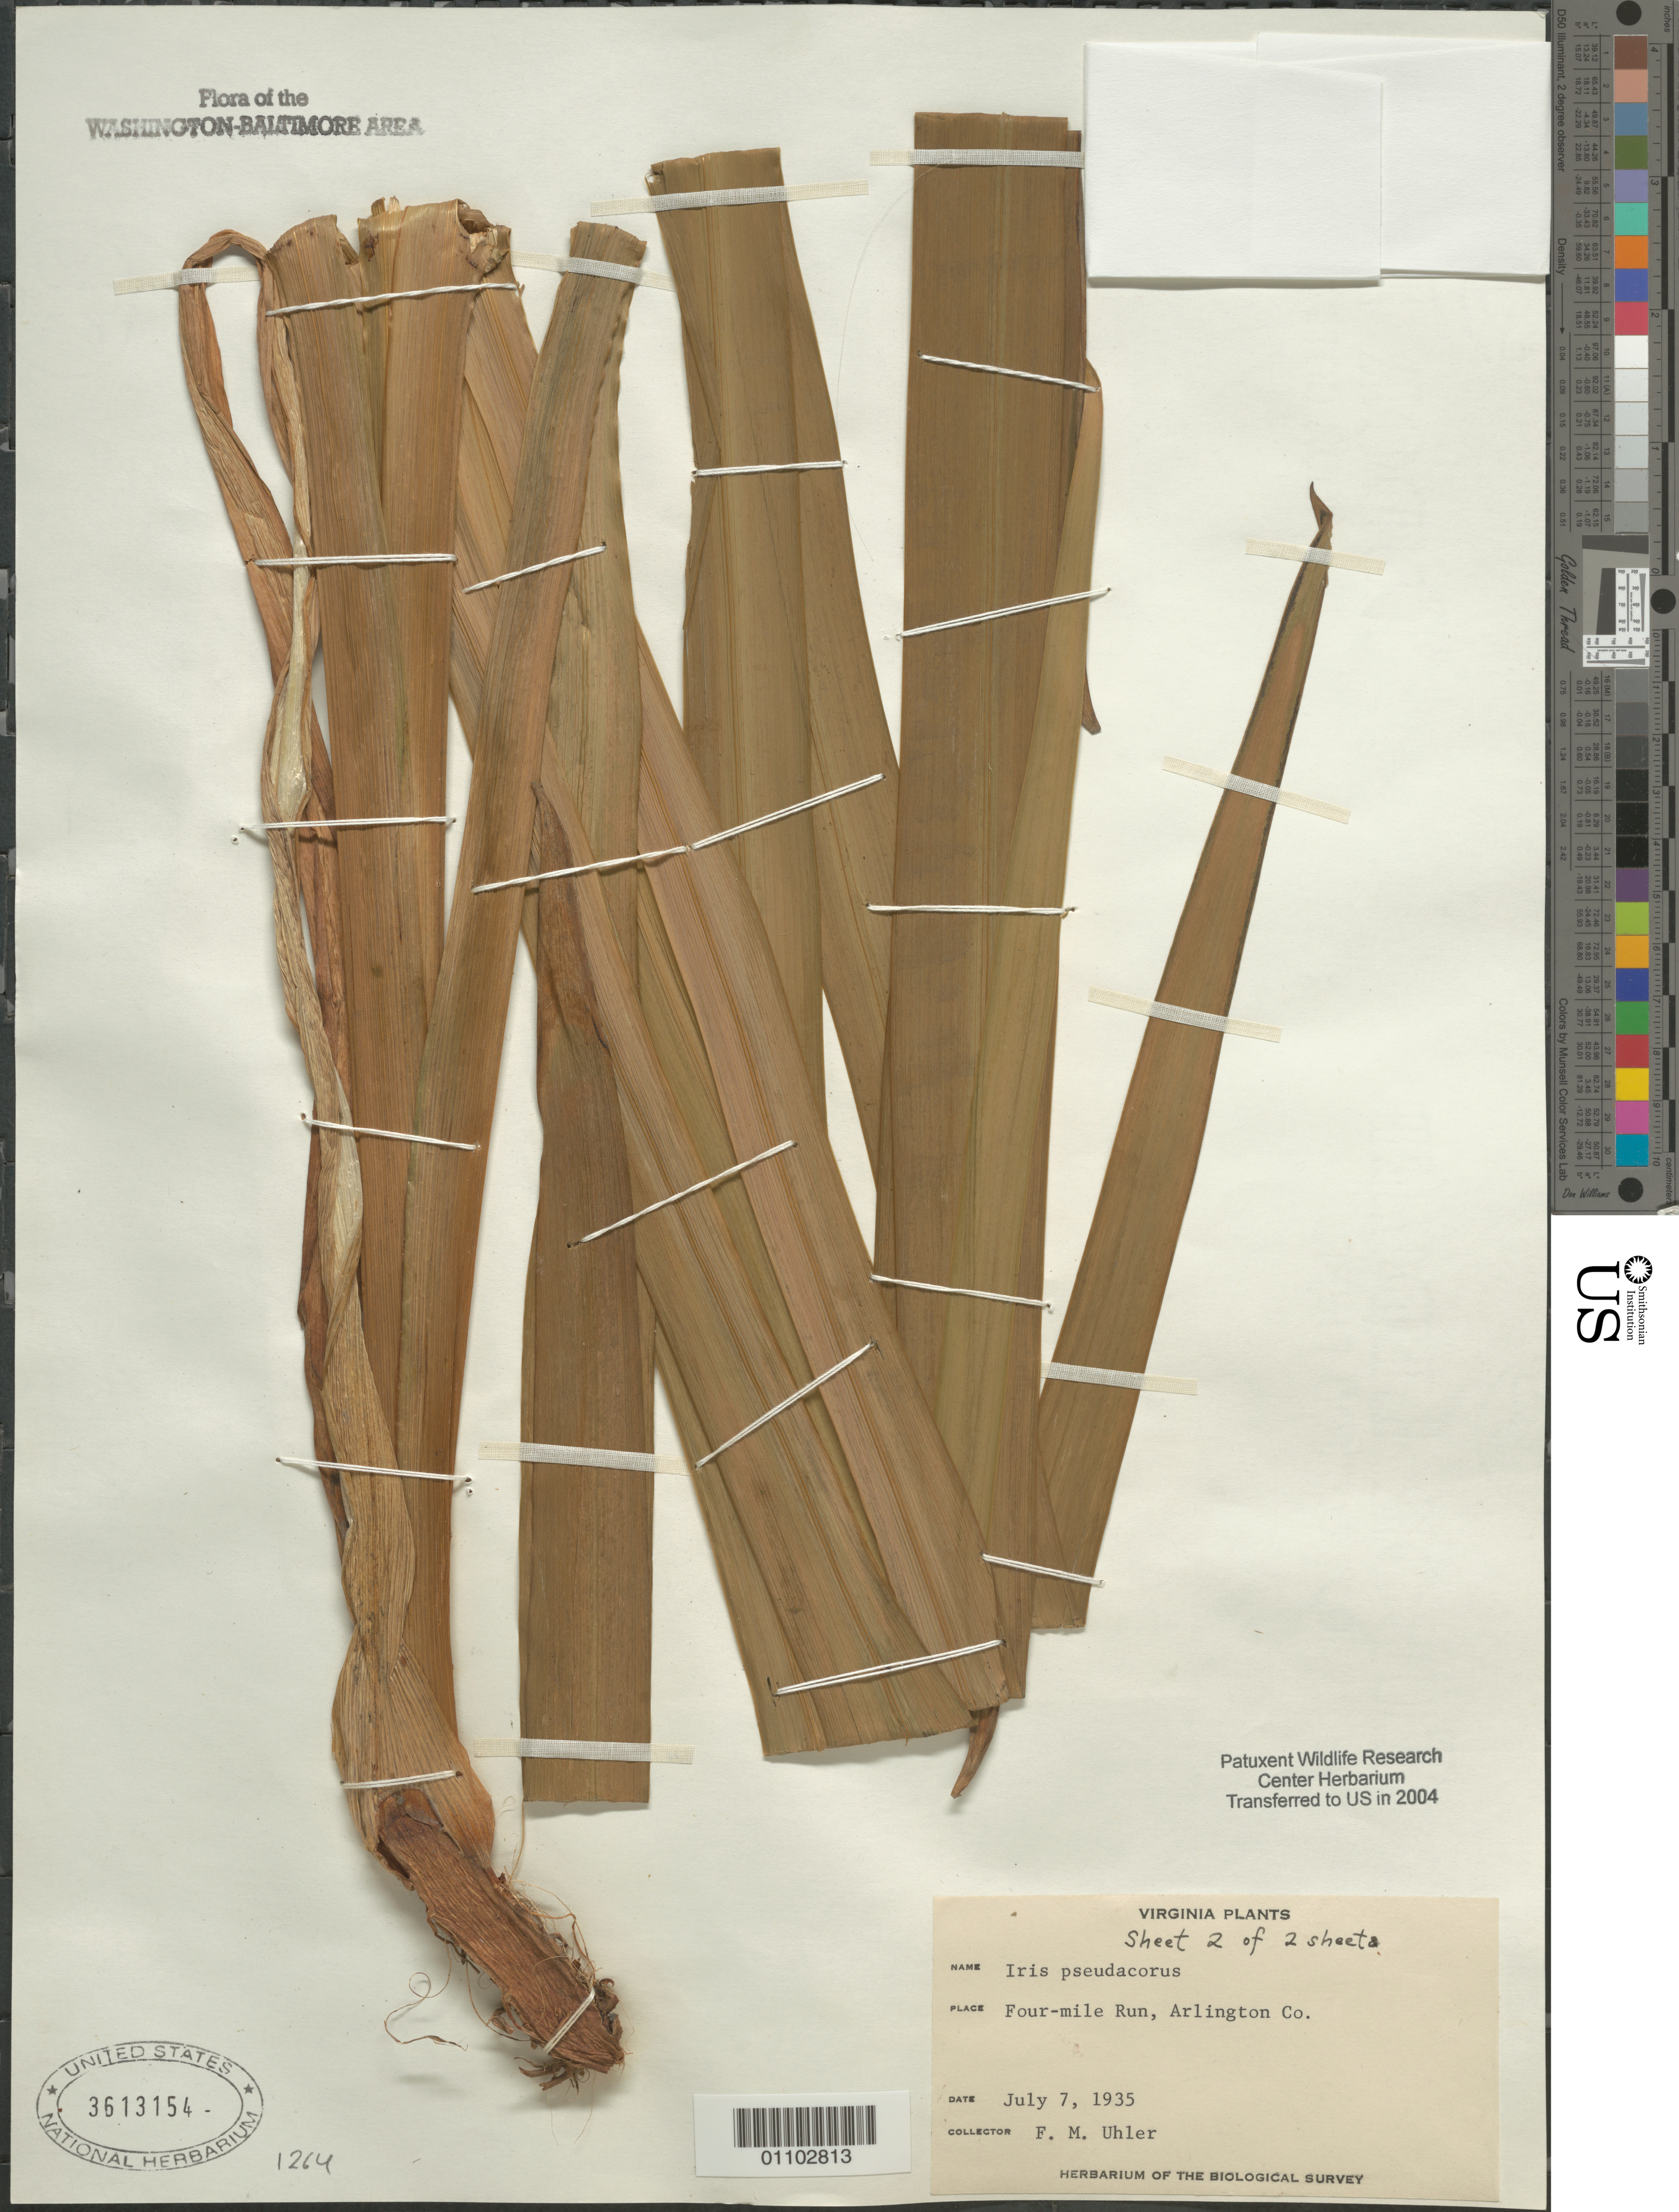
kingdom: Plantae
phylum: Tracheophyta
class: Liliopsida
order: Asparagales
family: Iridaceae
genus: Iris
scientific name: Iris pseudacorus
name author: L.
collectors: F. Uhler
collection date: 1935-07-07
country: United States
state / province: Virginia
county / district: Arlington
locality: Four-mile Run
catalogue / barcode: US 3613154